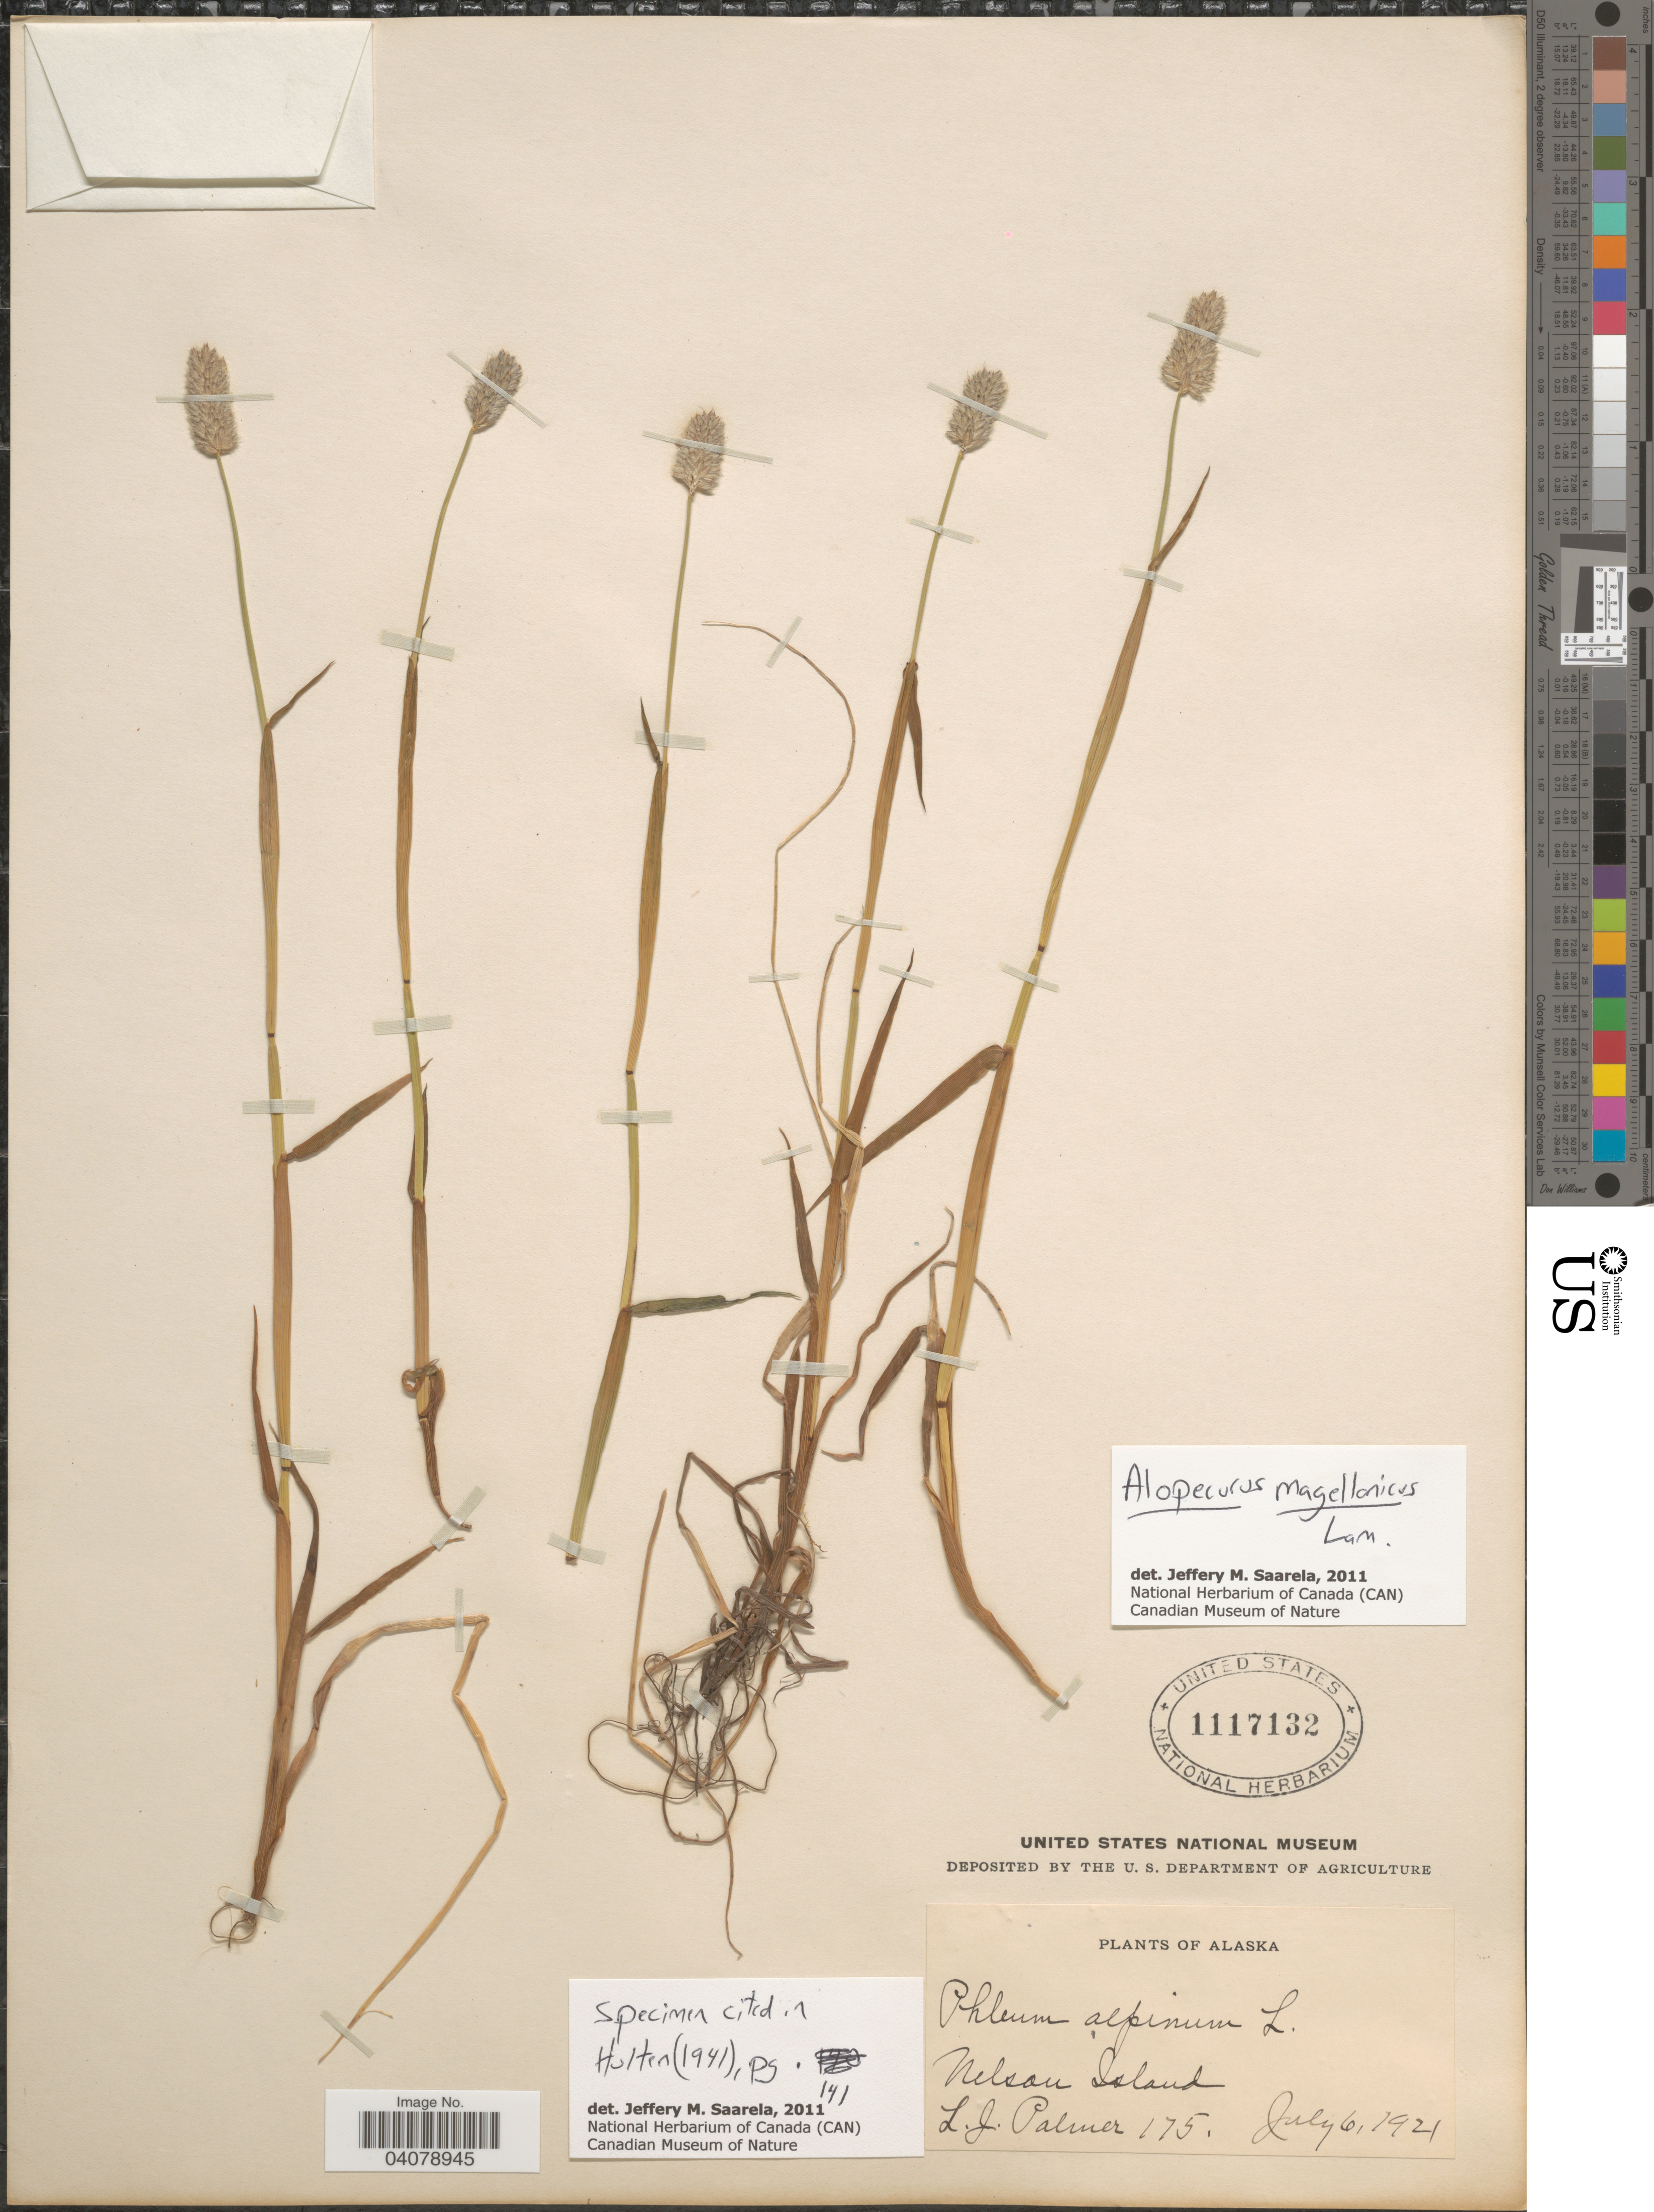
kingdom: Plantae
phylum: Tracheophyta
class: Liliopsida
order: Poales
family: Poaceae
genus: Alopecurus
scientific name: Alopecurus magellanicus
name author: Lam.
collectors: L. J. Palmer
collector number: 175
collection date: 1921-07-06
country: United States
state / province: Alaska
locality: Nelson Island.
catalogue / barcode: US 1117132